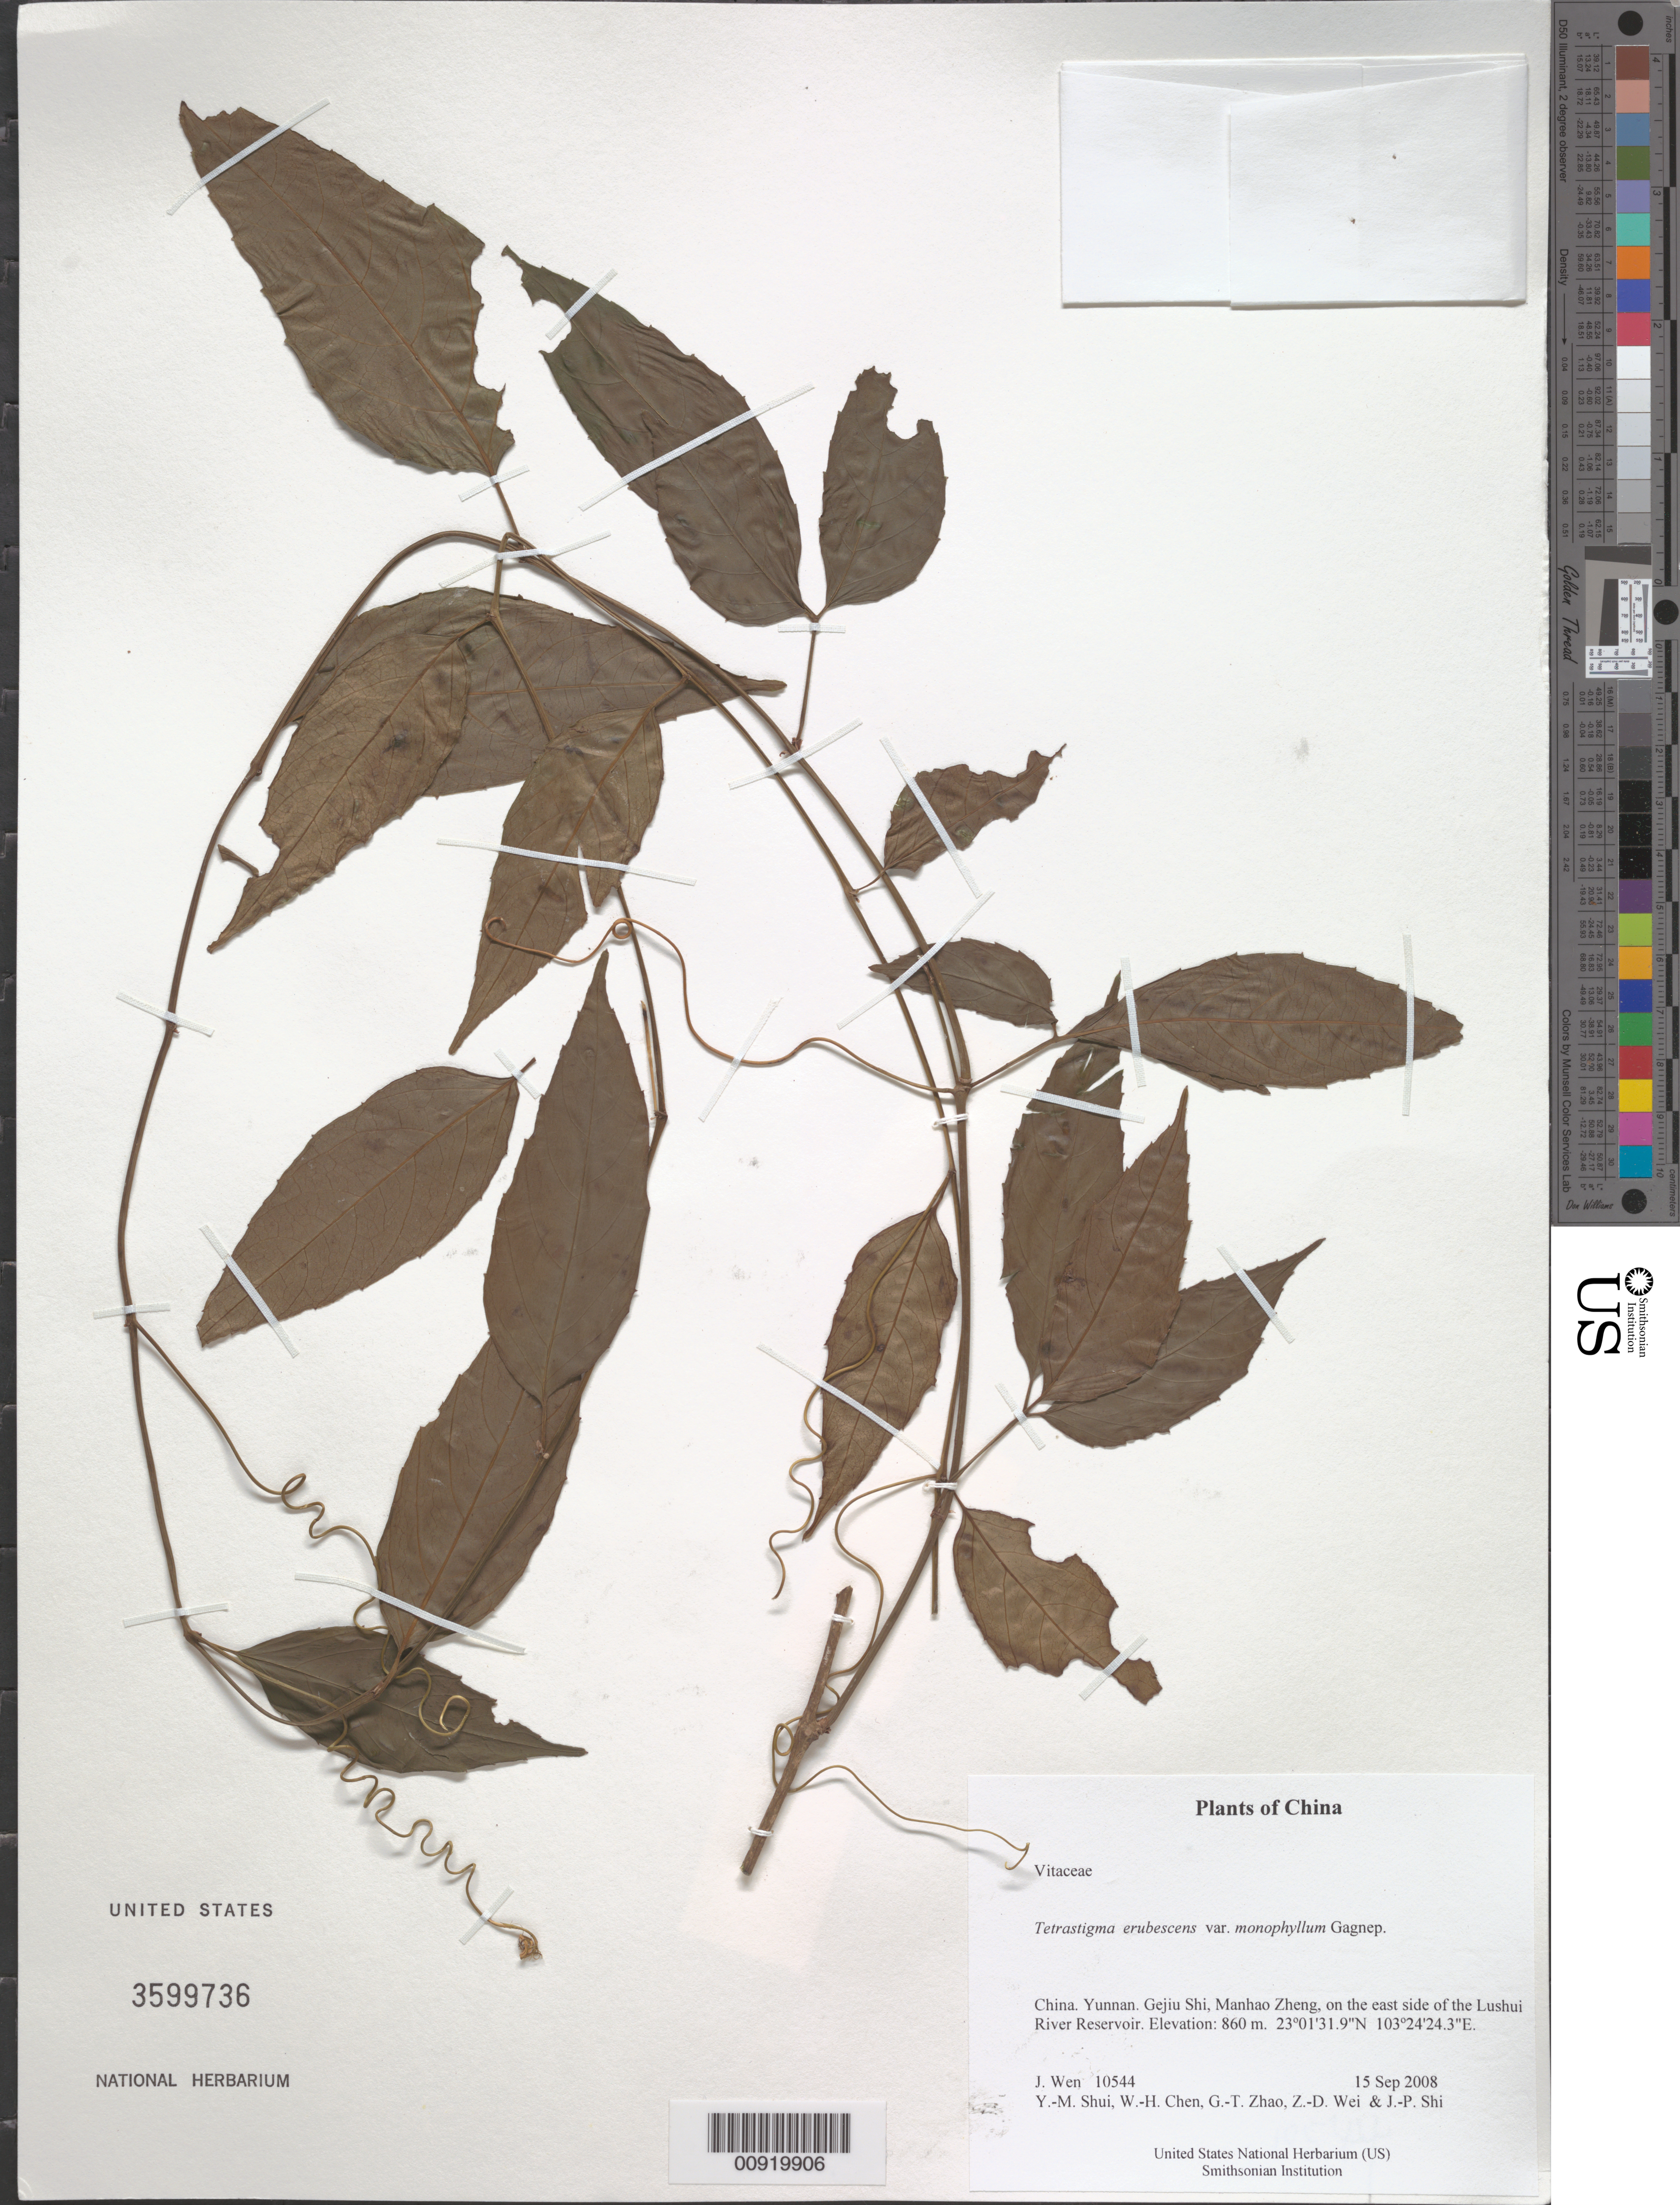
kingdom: Plantae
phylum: Tracheophyta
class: Magnoliopsida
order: Vitales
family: Vitaceae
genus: Tetrastigma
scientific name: Tetrastigma erubescens var. monophyllum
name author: Gagnep.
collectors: J. Wen, Y. Shui, W. Chen, G. Zhao, Z. Wei & J. Shi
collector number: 10544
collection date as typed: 15 Sep 2008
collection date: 2008-09-15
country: China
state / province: Yunnan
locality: Gejiu Shi, Manhao Zheng, on the east side of the Lushui River Reservoir.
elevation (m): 860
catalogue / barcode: US 3599736